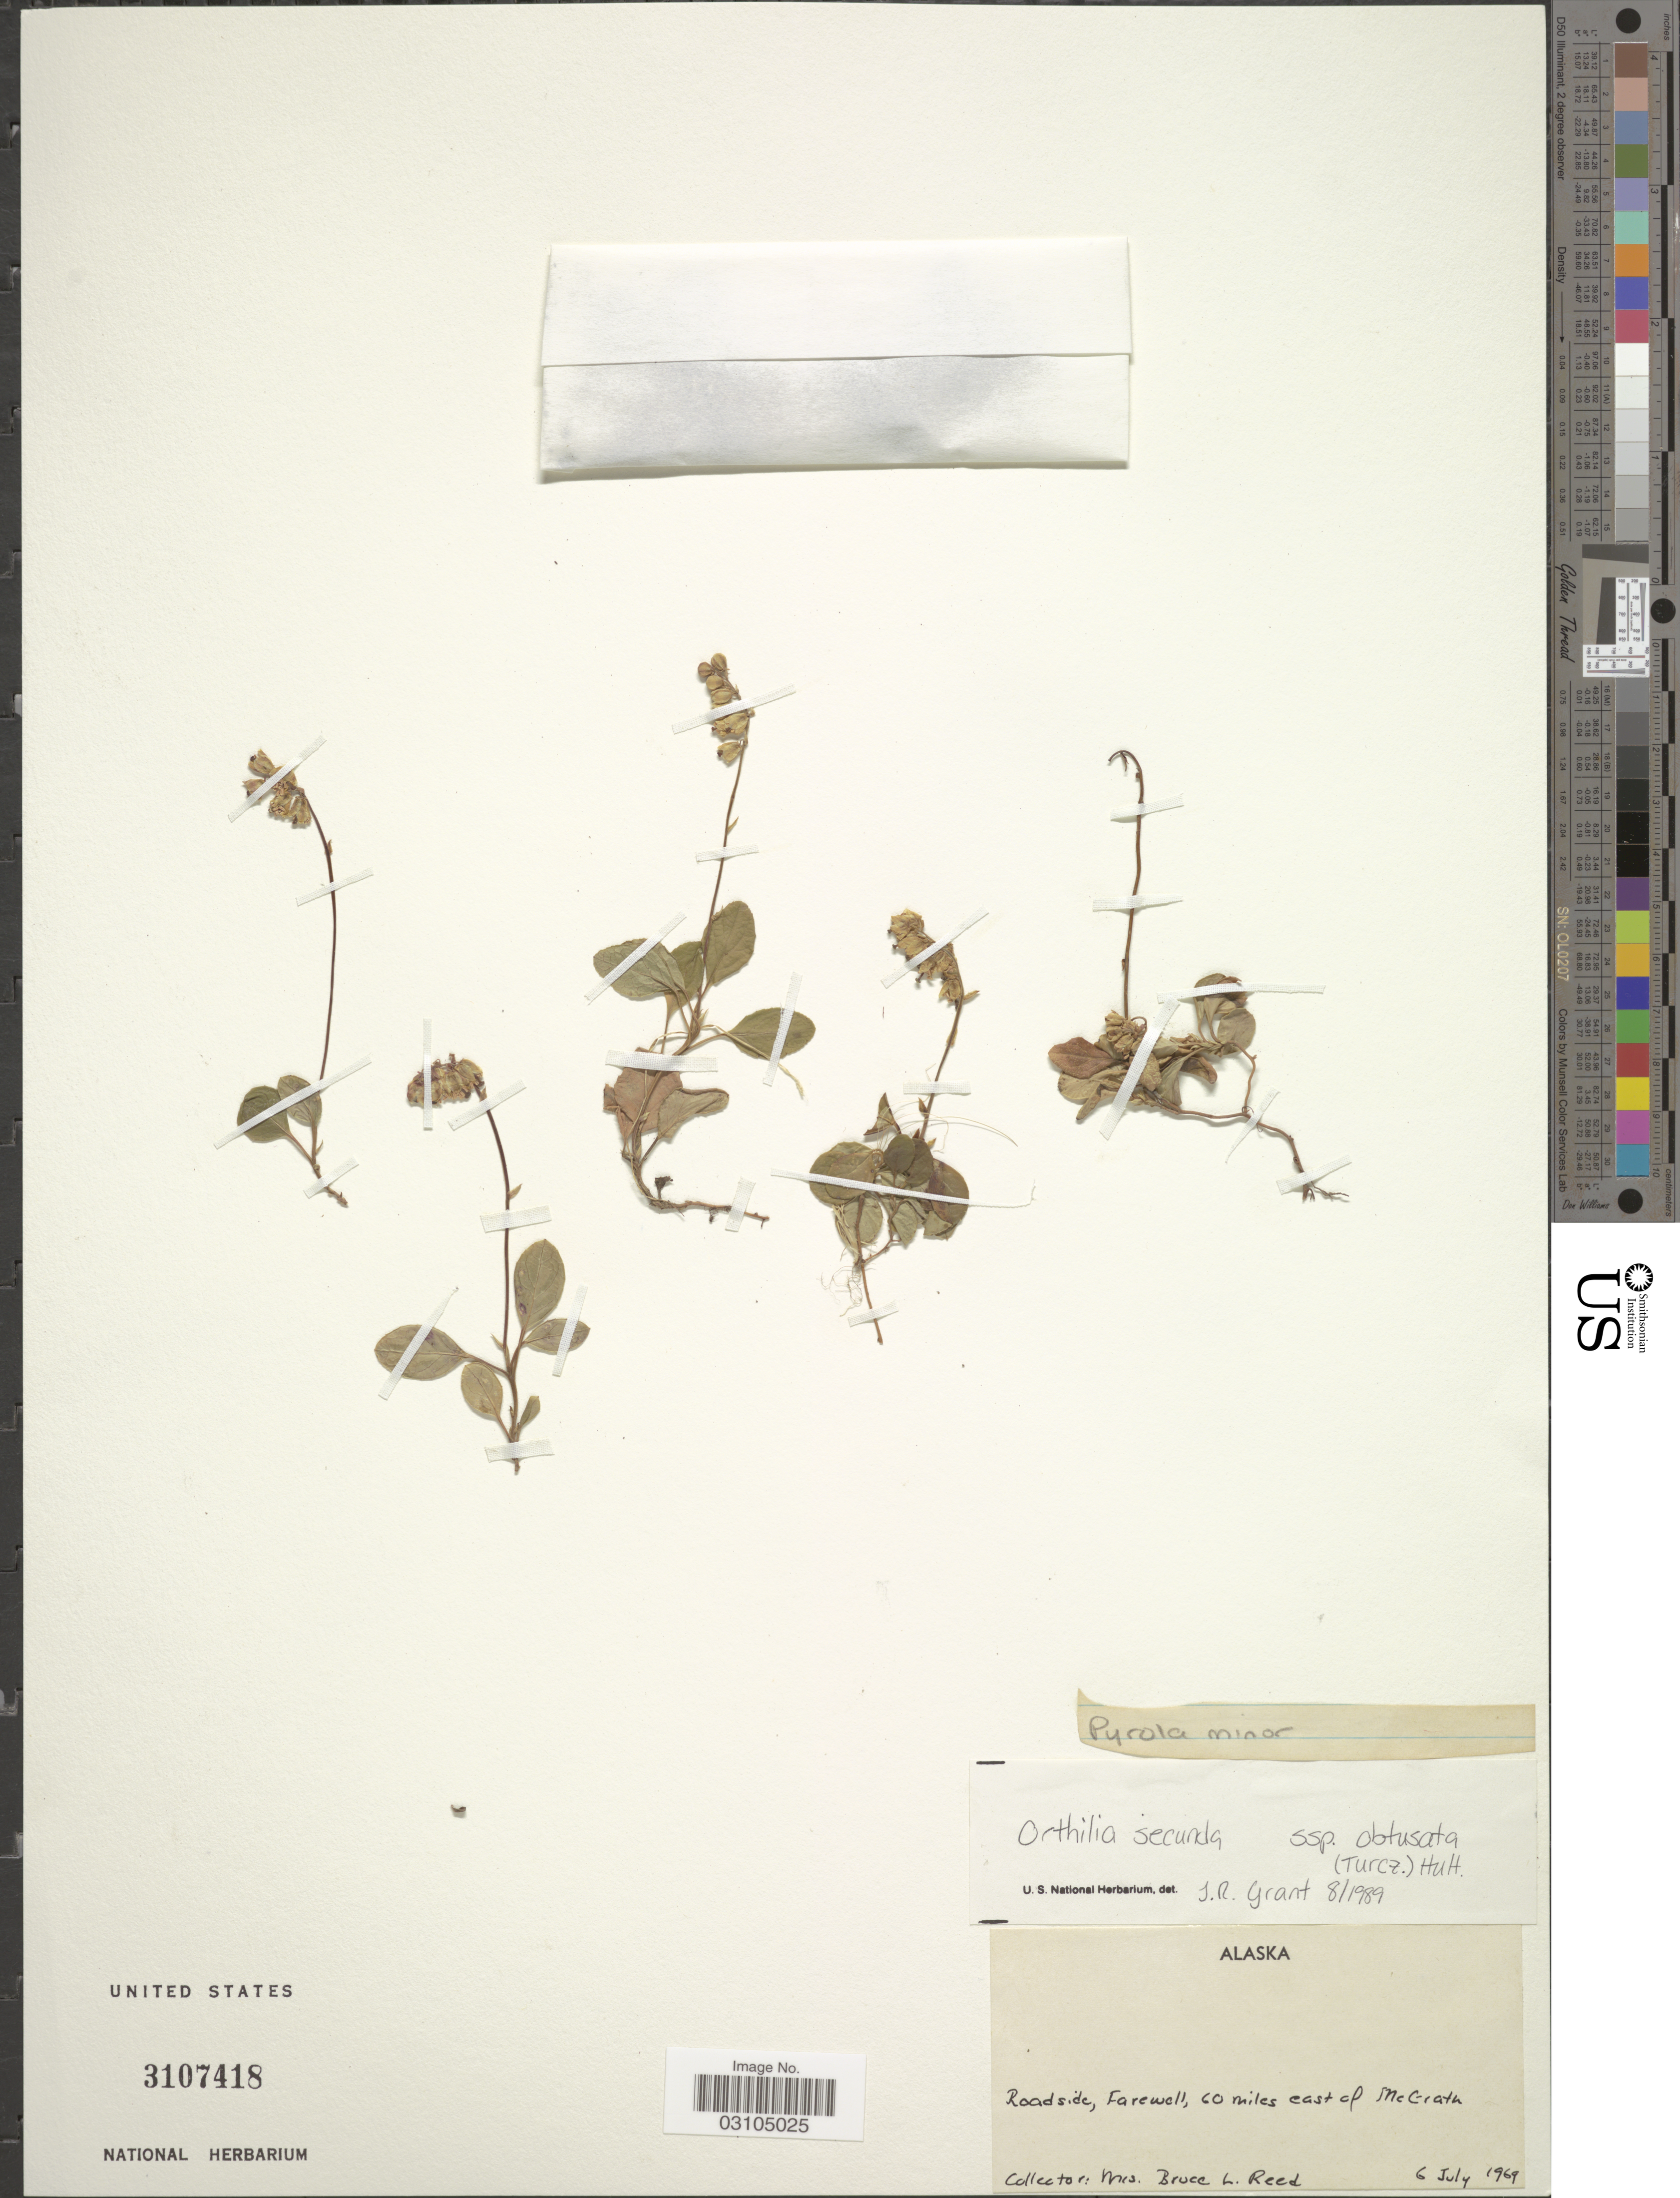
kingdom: Plantae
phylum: Tracheophyta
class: Magnoliopsida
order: Ericales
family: Ericaceae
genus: Orthilia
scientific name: Orthilia secunda var. obtusata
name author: (Turcz.) House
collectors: B. Reed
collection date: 1969-07-06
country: United States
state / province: Alaska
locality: Roadside, Farewell, 60 miles east of McGrath.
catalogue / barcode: US 3107418